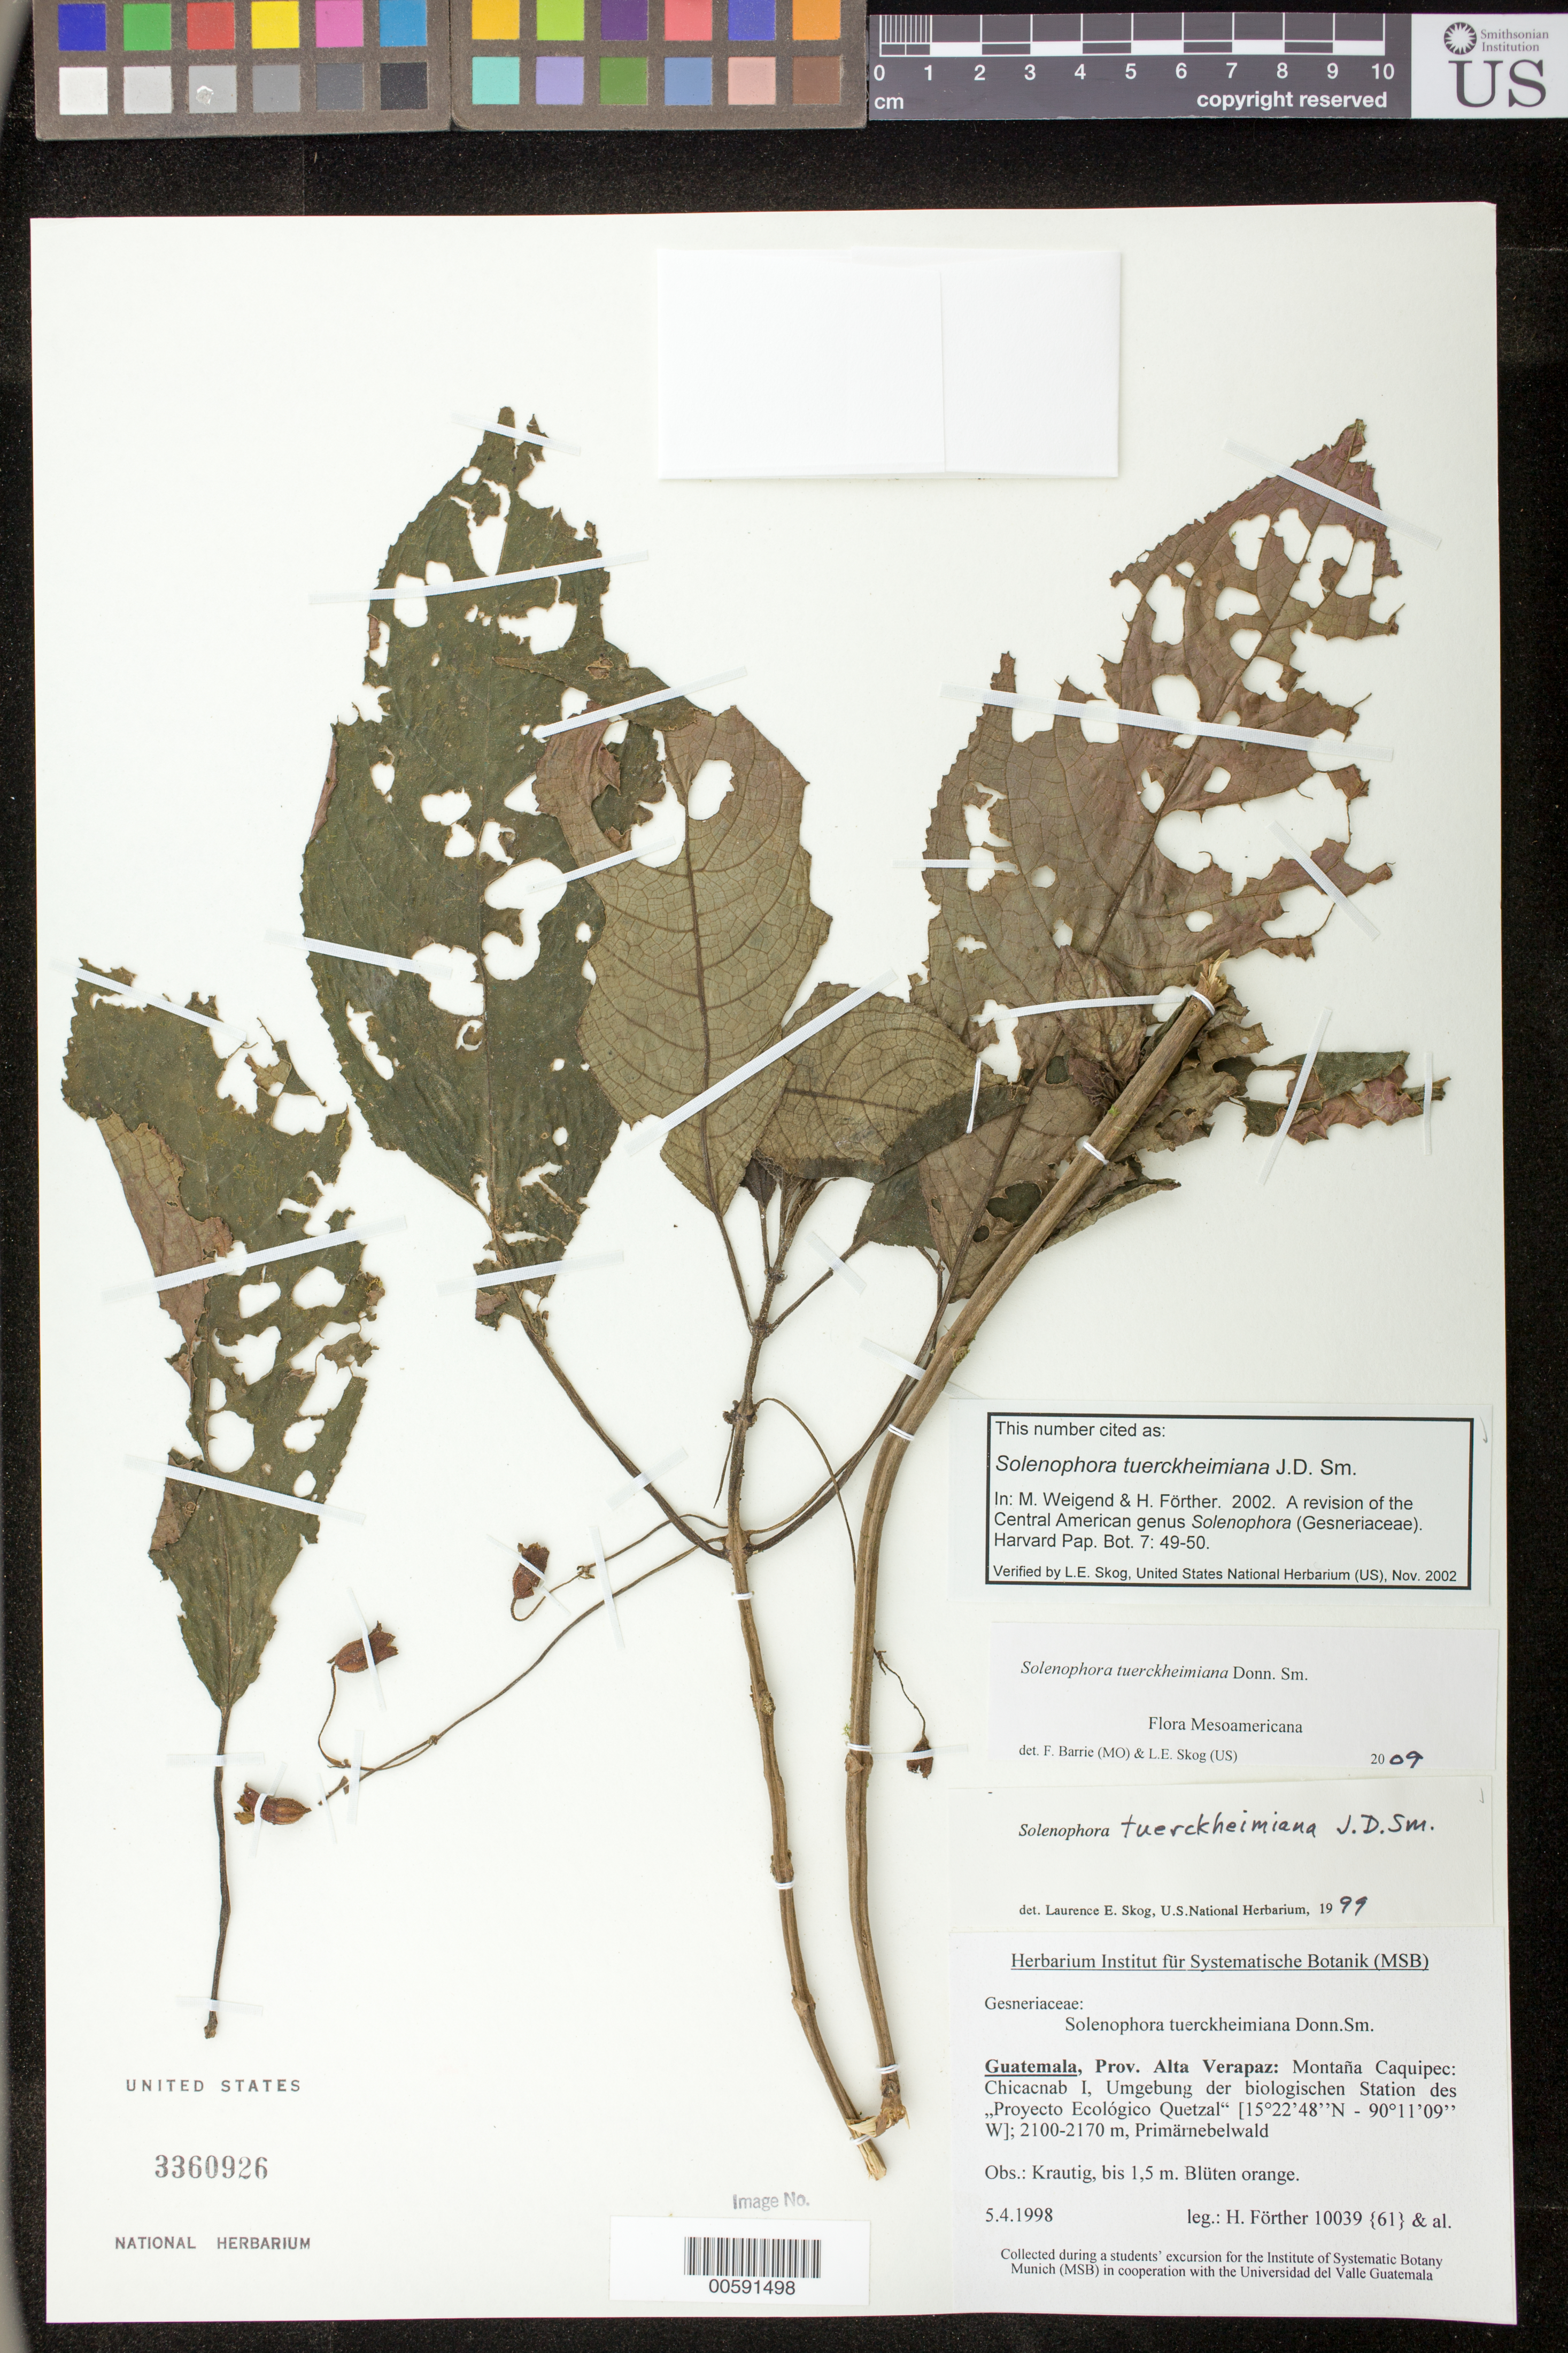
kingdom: Plantae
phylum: Tracheophyta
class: Magnoliopsida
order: Lamiales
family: Gesneriaceae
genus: Solenophora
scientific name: Solenophora tuerckheimiana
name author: Donn. Sm.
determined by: Weigend; Förther, Harald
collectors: H. Fôrther & et al.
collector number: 10039 {61}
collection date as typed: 05 Apr 1998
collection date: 1998-04-05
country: Guatemala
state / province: Alta Verapaz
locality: Montaña Caquipec: Chicacnab I, Umgebung der biologischen Station des "Proyecto Ecológico Quetzal"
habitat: Primärnebelwald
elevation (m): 2100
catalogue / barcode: US 3360926